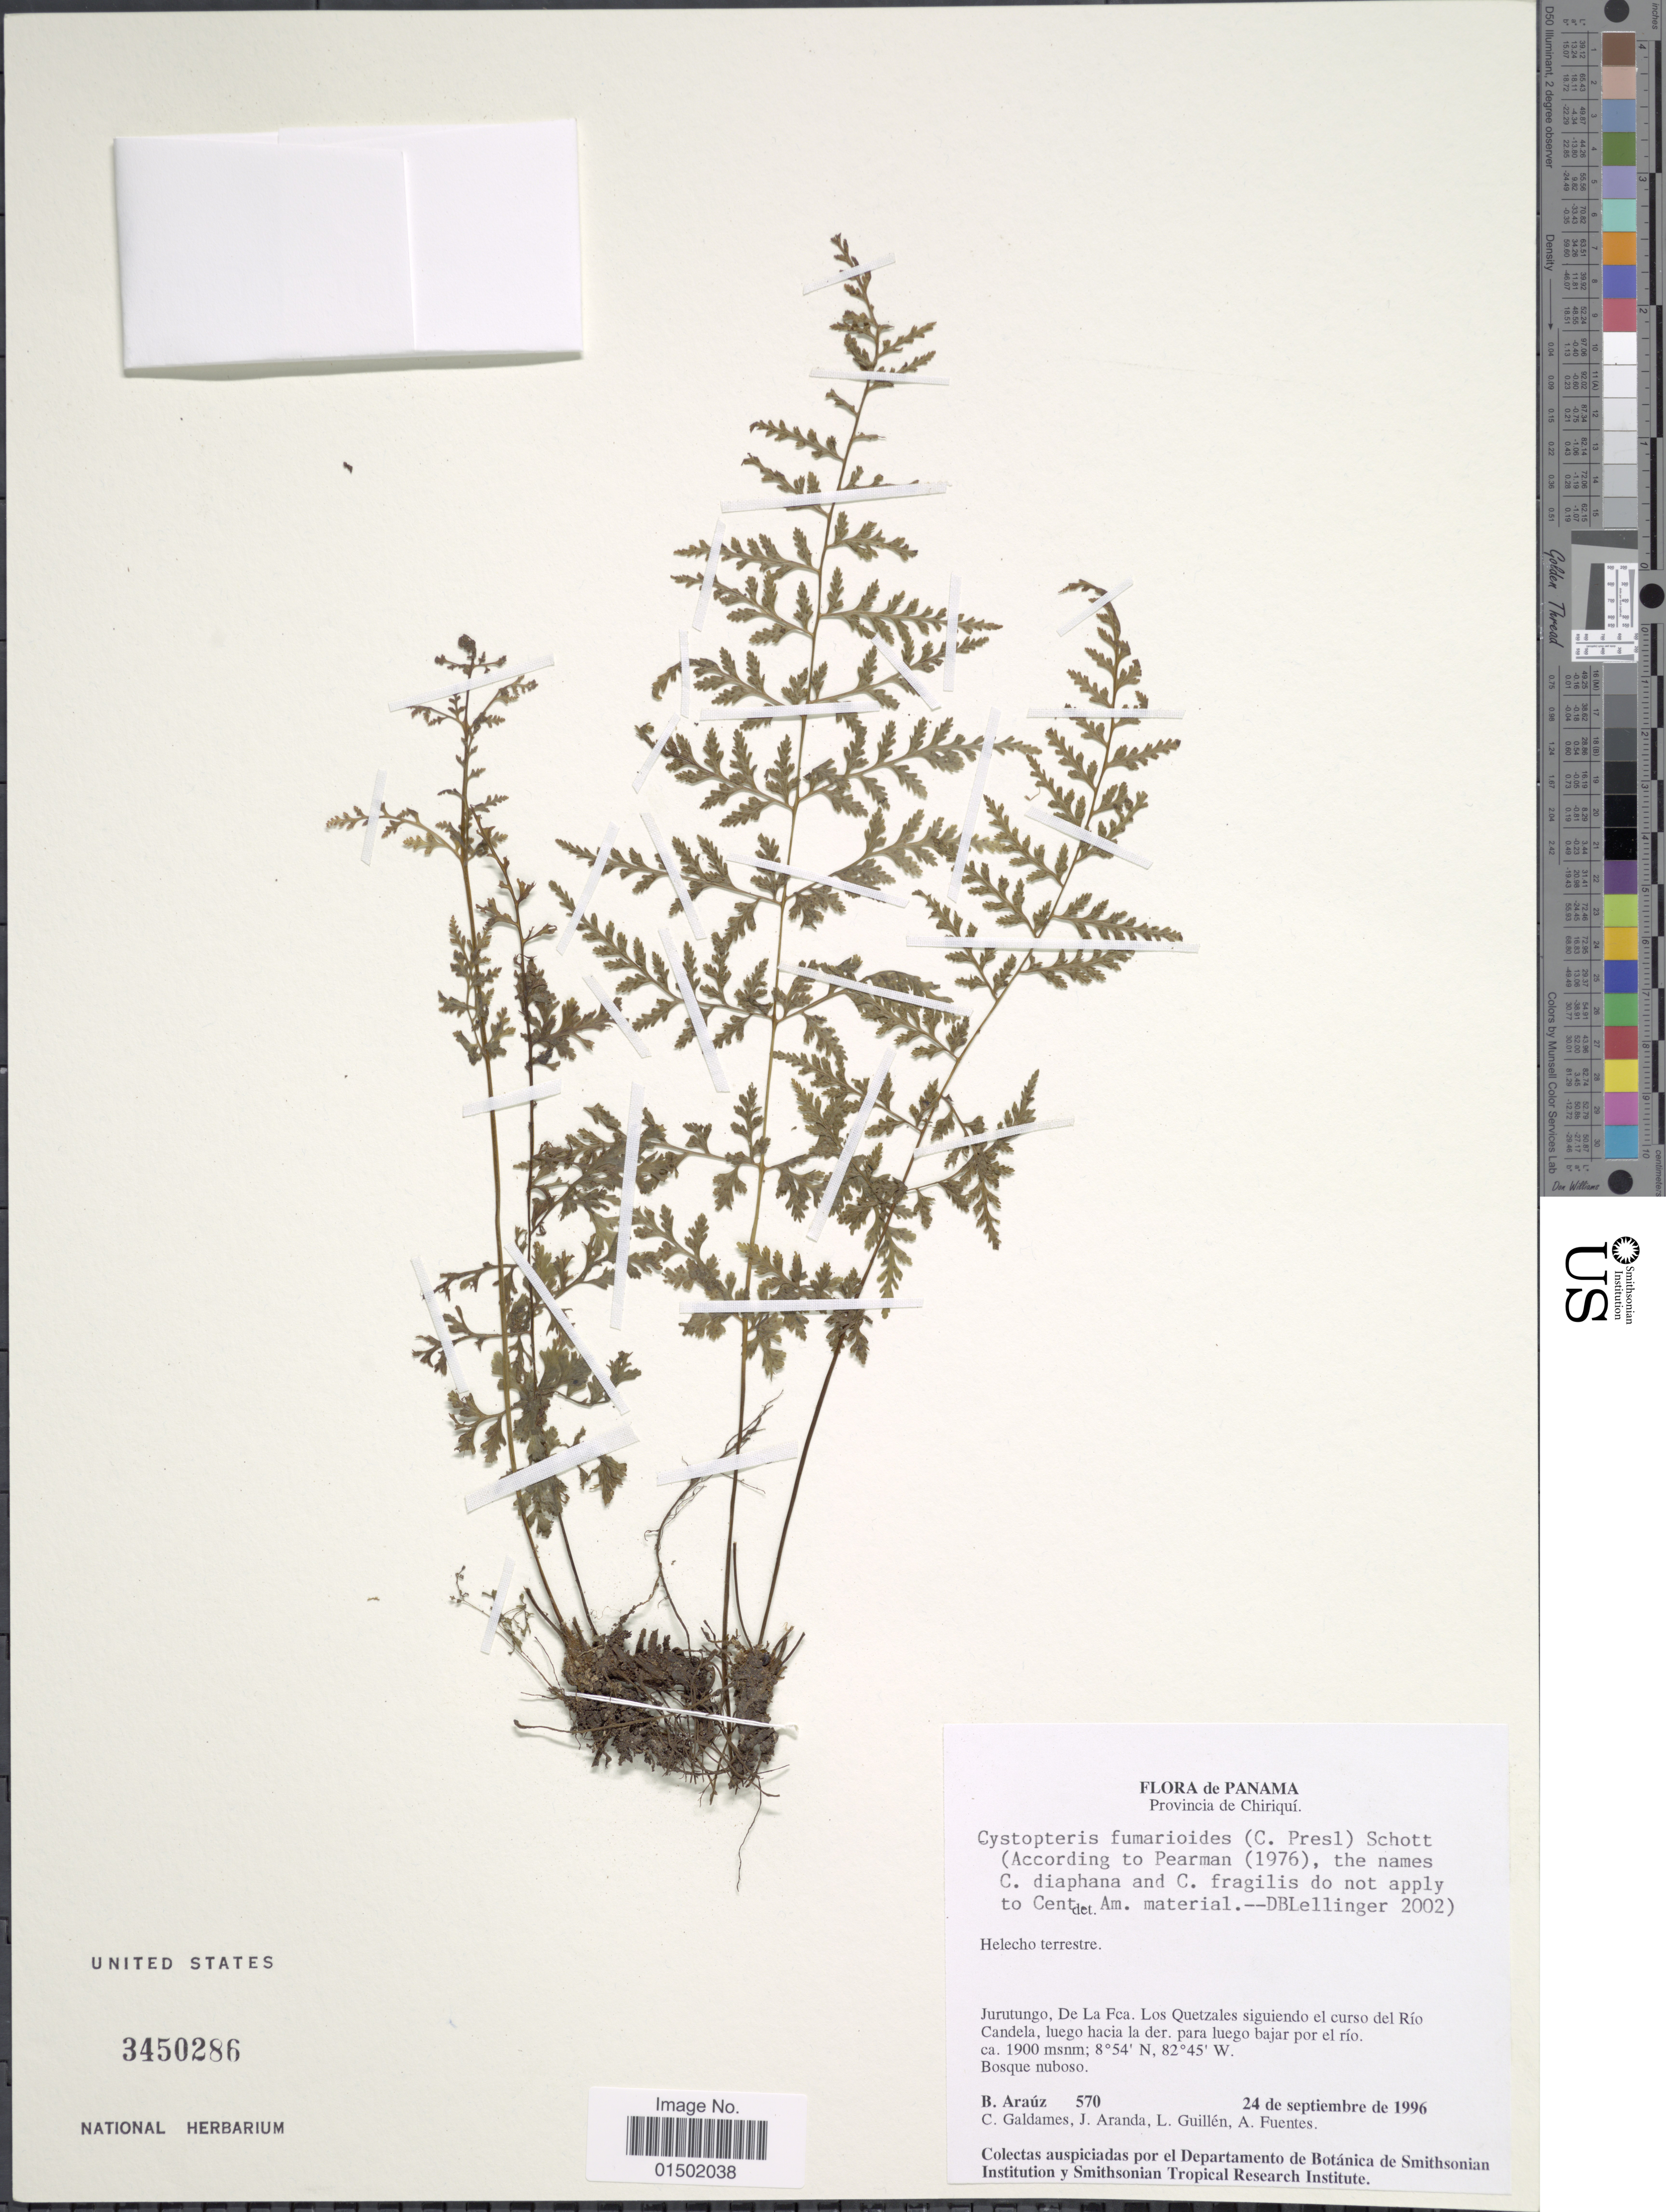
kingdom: Plantae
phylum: Tracheophyta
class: Polypodiopsida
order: Polypodiales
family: Cystopteridaceae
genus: Cystopteris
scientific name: Cystopteris fumarioides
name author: (C. Presl) Schott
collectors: B. Araúz, C. Galdames, J. Aranda, L. Guillén & A. Fuentes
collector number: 570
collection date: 1996-09-24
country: Panama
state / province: Chiriqui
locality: Jurutungo, De la Fca. Los Quetzales siguiendo el curso Del Rio Candela, luego hacia la der. para luego bajar por el rio. Bosque nuboso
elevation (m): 1900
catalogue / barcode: US 3450286